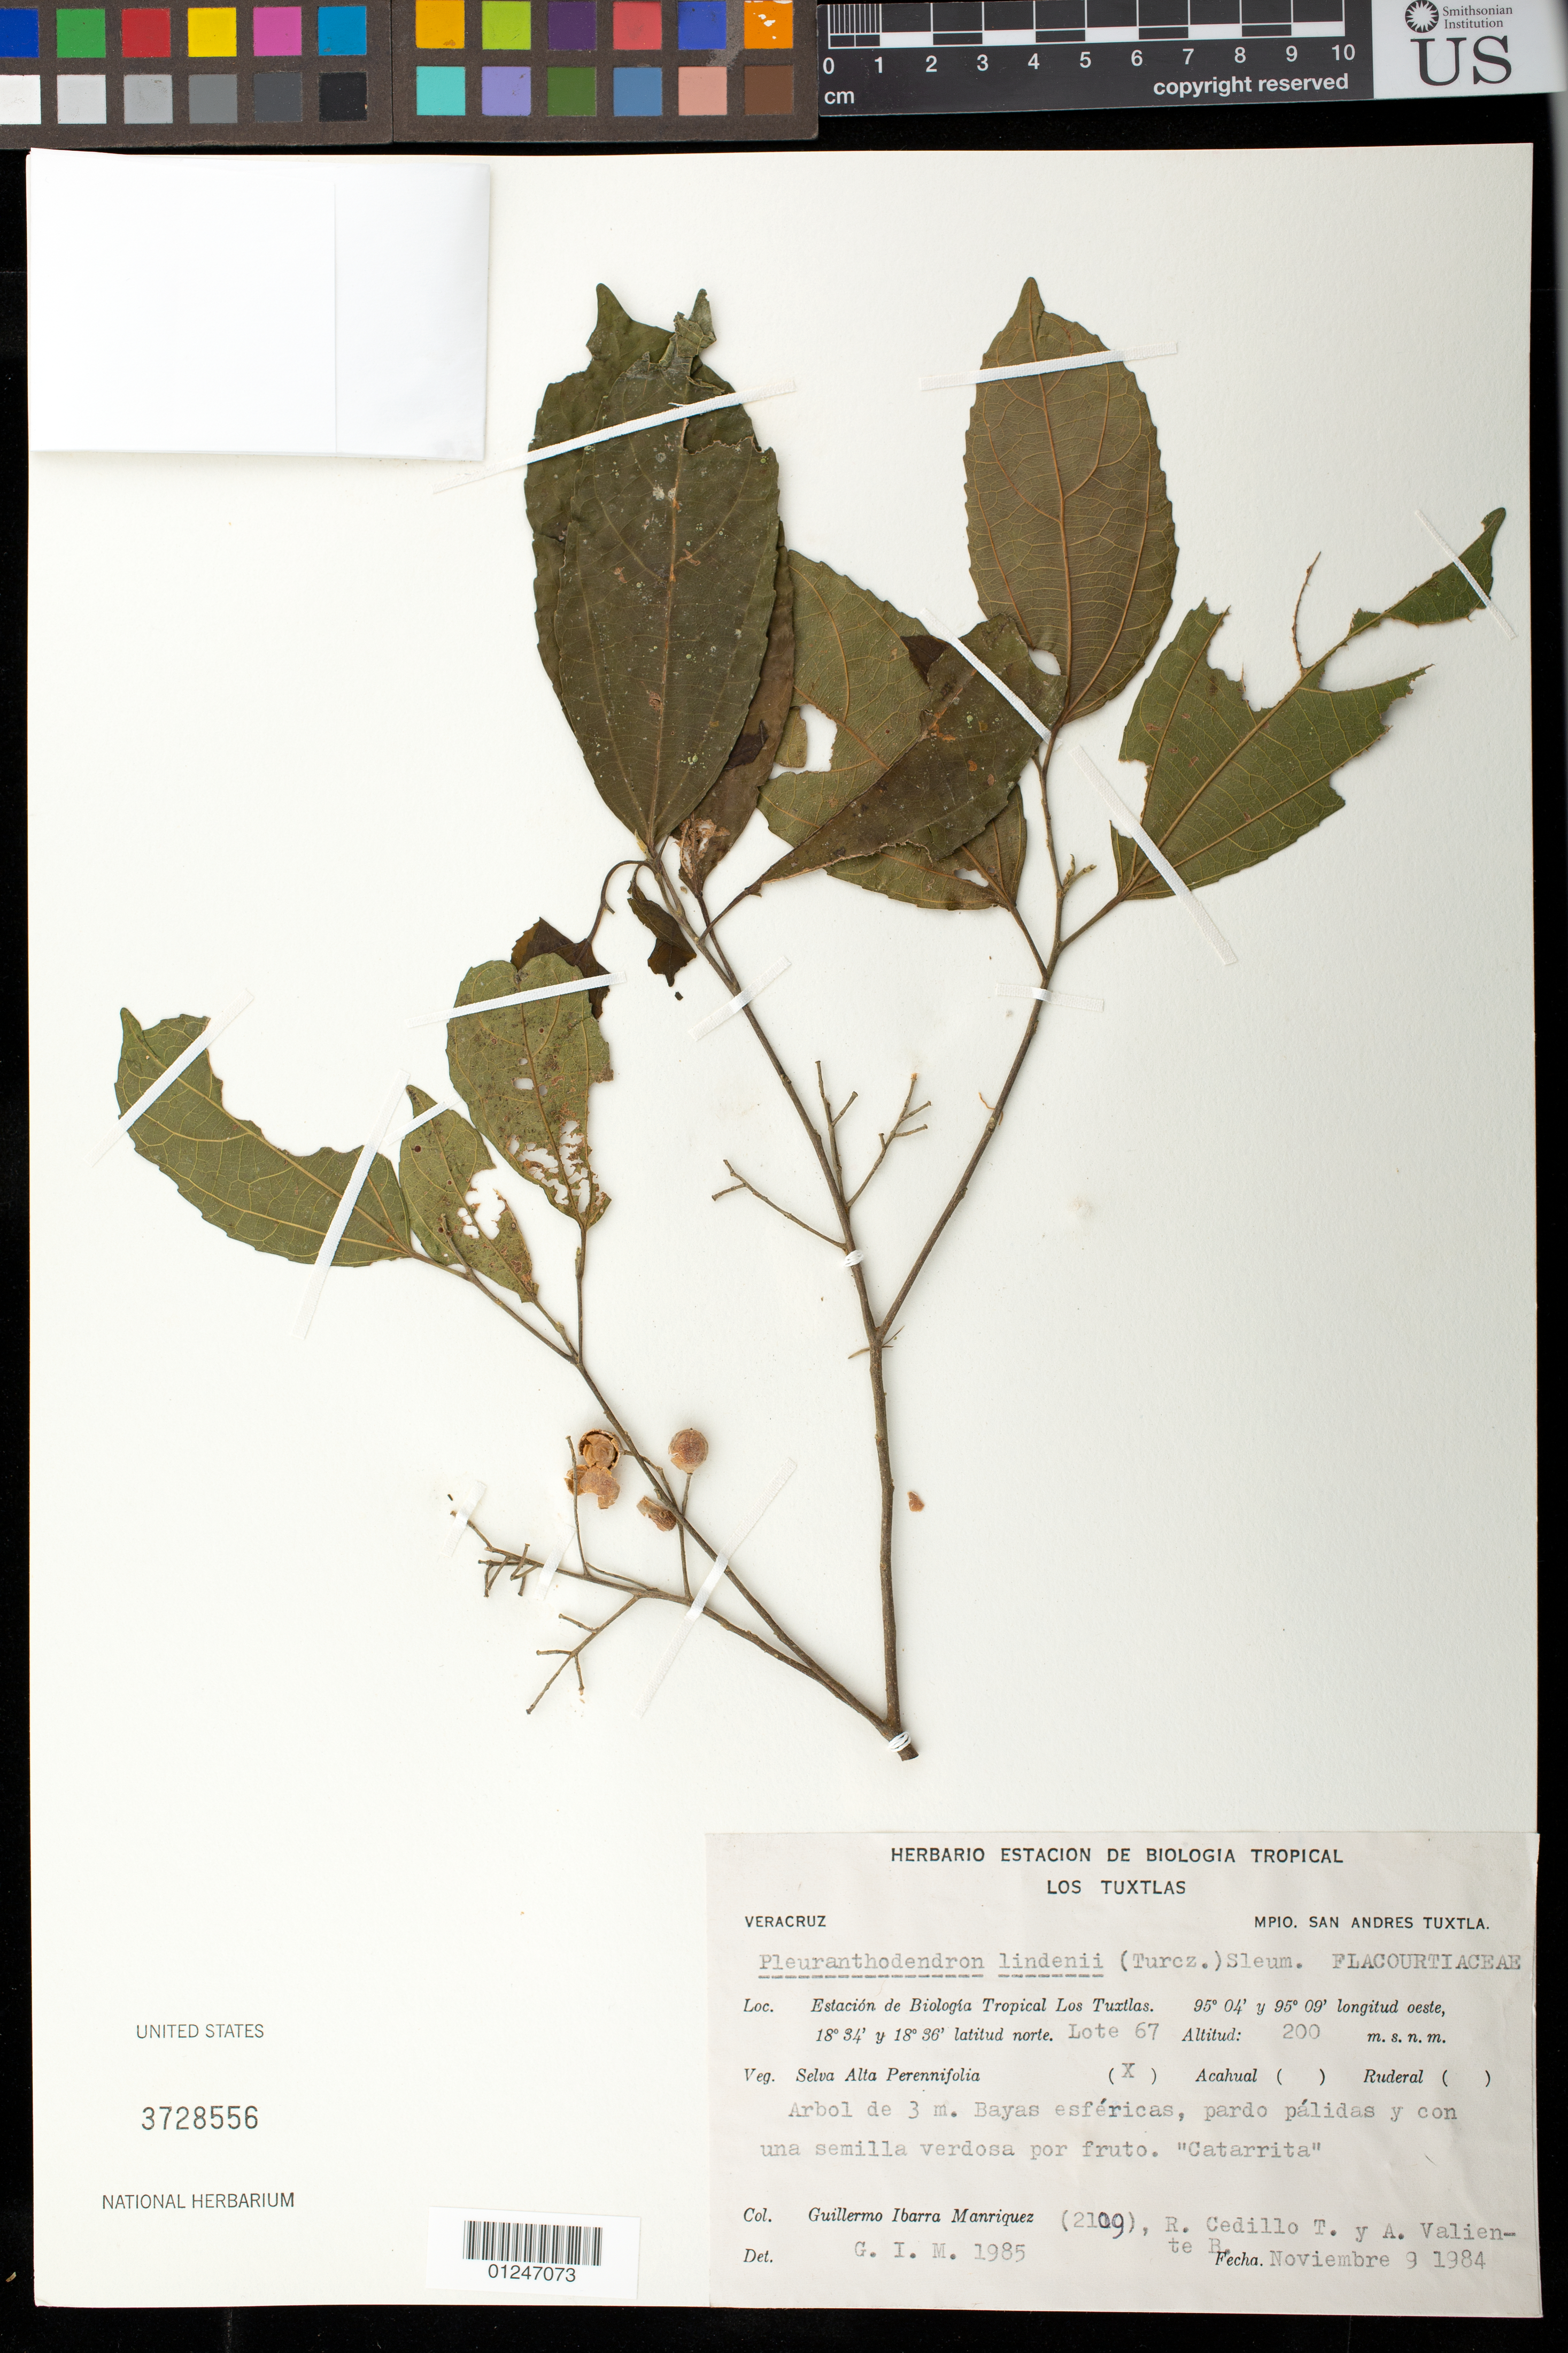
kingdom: Plantae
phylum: Tracheophyta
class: Magnoliopsida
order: Malpighiales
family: Salicaceae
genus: Pleuranthodendron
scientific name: Pleuranthodendron lindenii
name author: (Turcz.) Sleumer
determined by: Manriquez, G. I.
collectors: G. Manriquez, R. Cedillo T. & A. Valiente B.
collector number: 2109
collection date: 1984-11-09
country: Mexico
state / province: Veracruz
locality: Estacion de Biologia Tropical Los Tuxtlas.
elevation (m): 200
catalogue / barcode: US 3728556